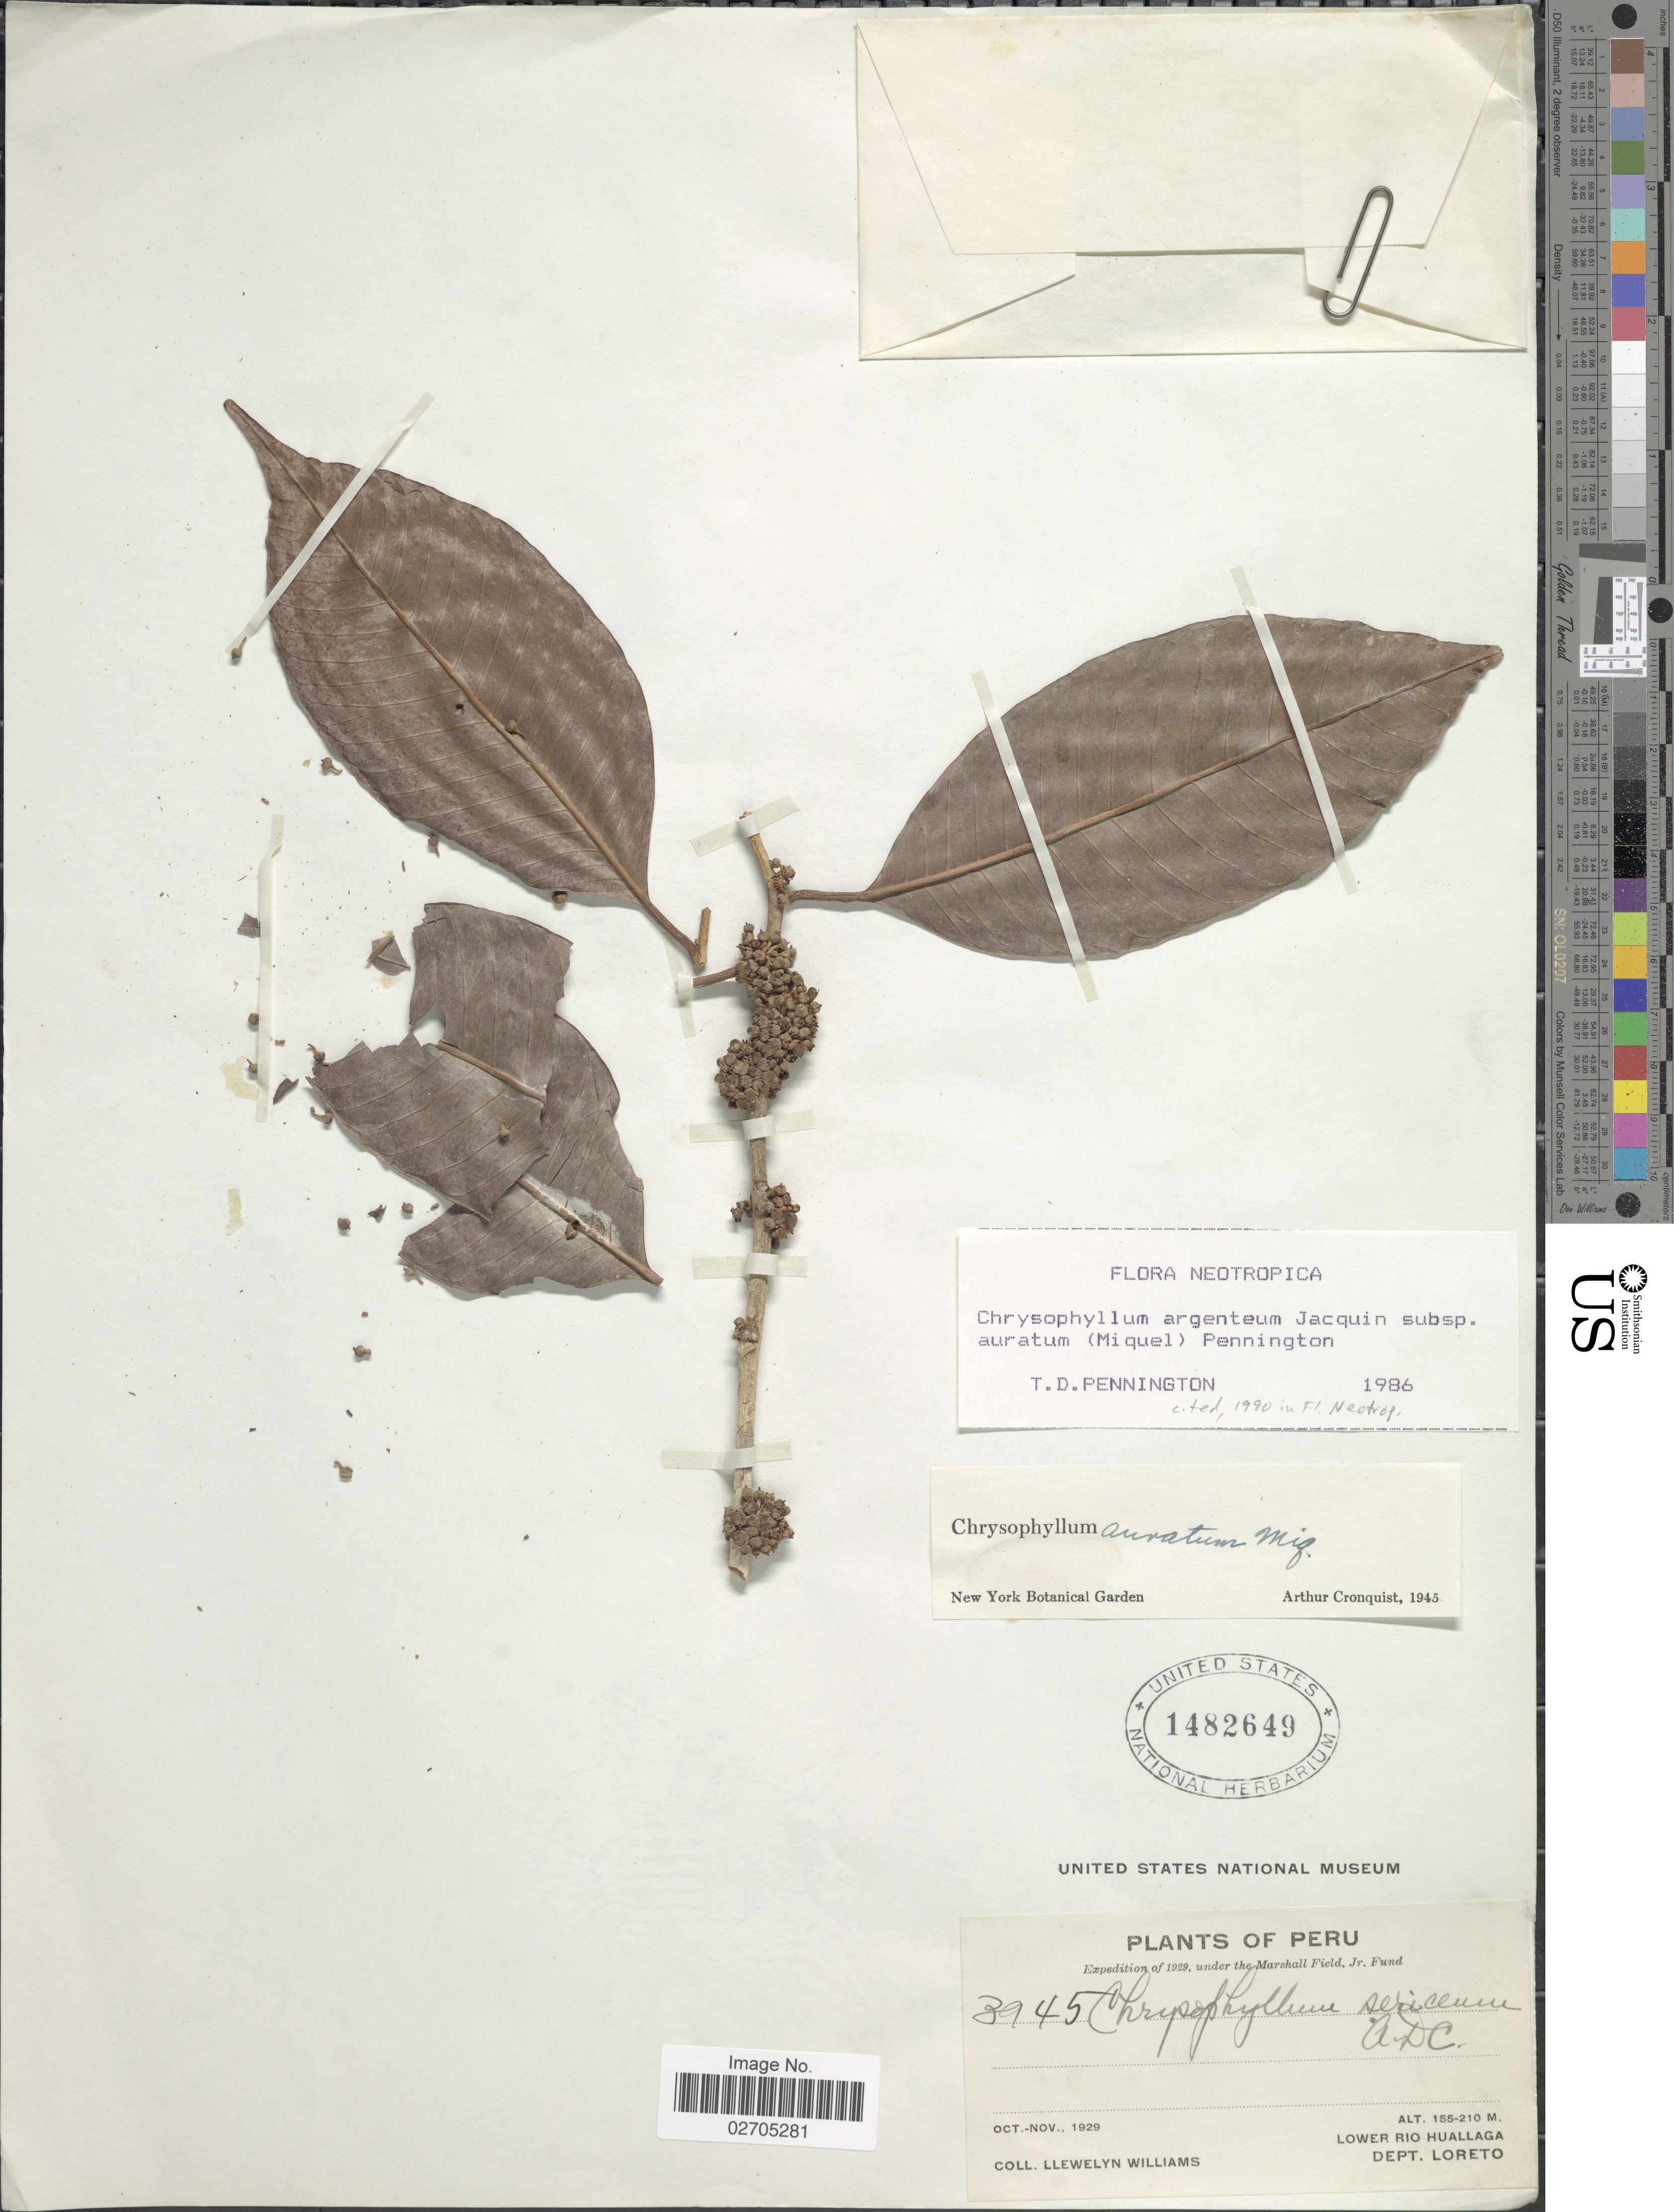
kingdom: Plantae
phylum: Tracheophyta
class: Magnoliopsida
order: Ericales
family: Sapotaceae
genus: Chrysophyllum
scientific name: Chrysophyllum argenteum subsp. auratum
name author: (Miq.) T.D. Penn.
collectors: Ll. Williams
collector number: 3945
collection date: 1929-10/1929-11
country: Peru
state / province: Loreto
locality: Lower Rio Huallaga.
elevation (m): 155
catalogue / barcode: US 1482649